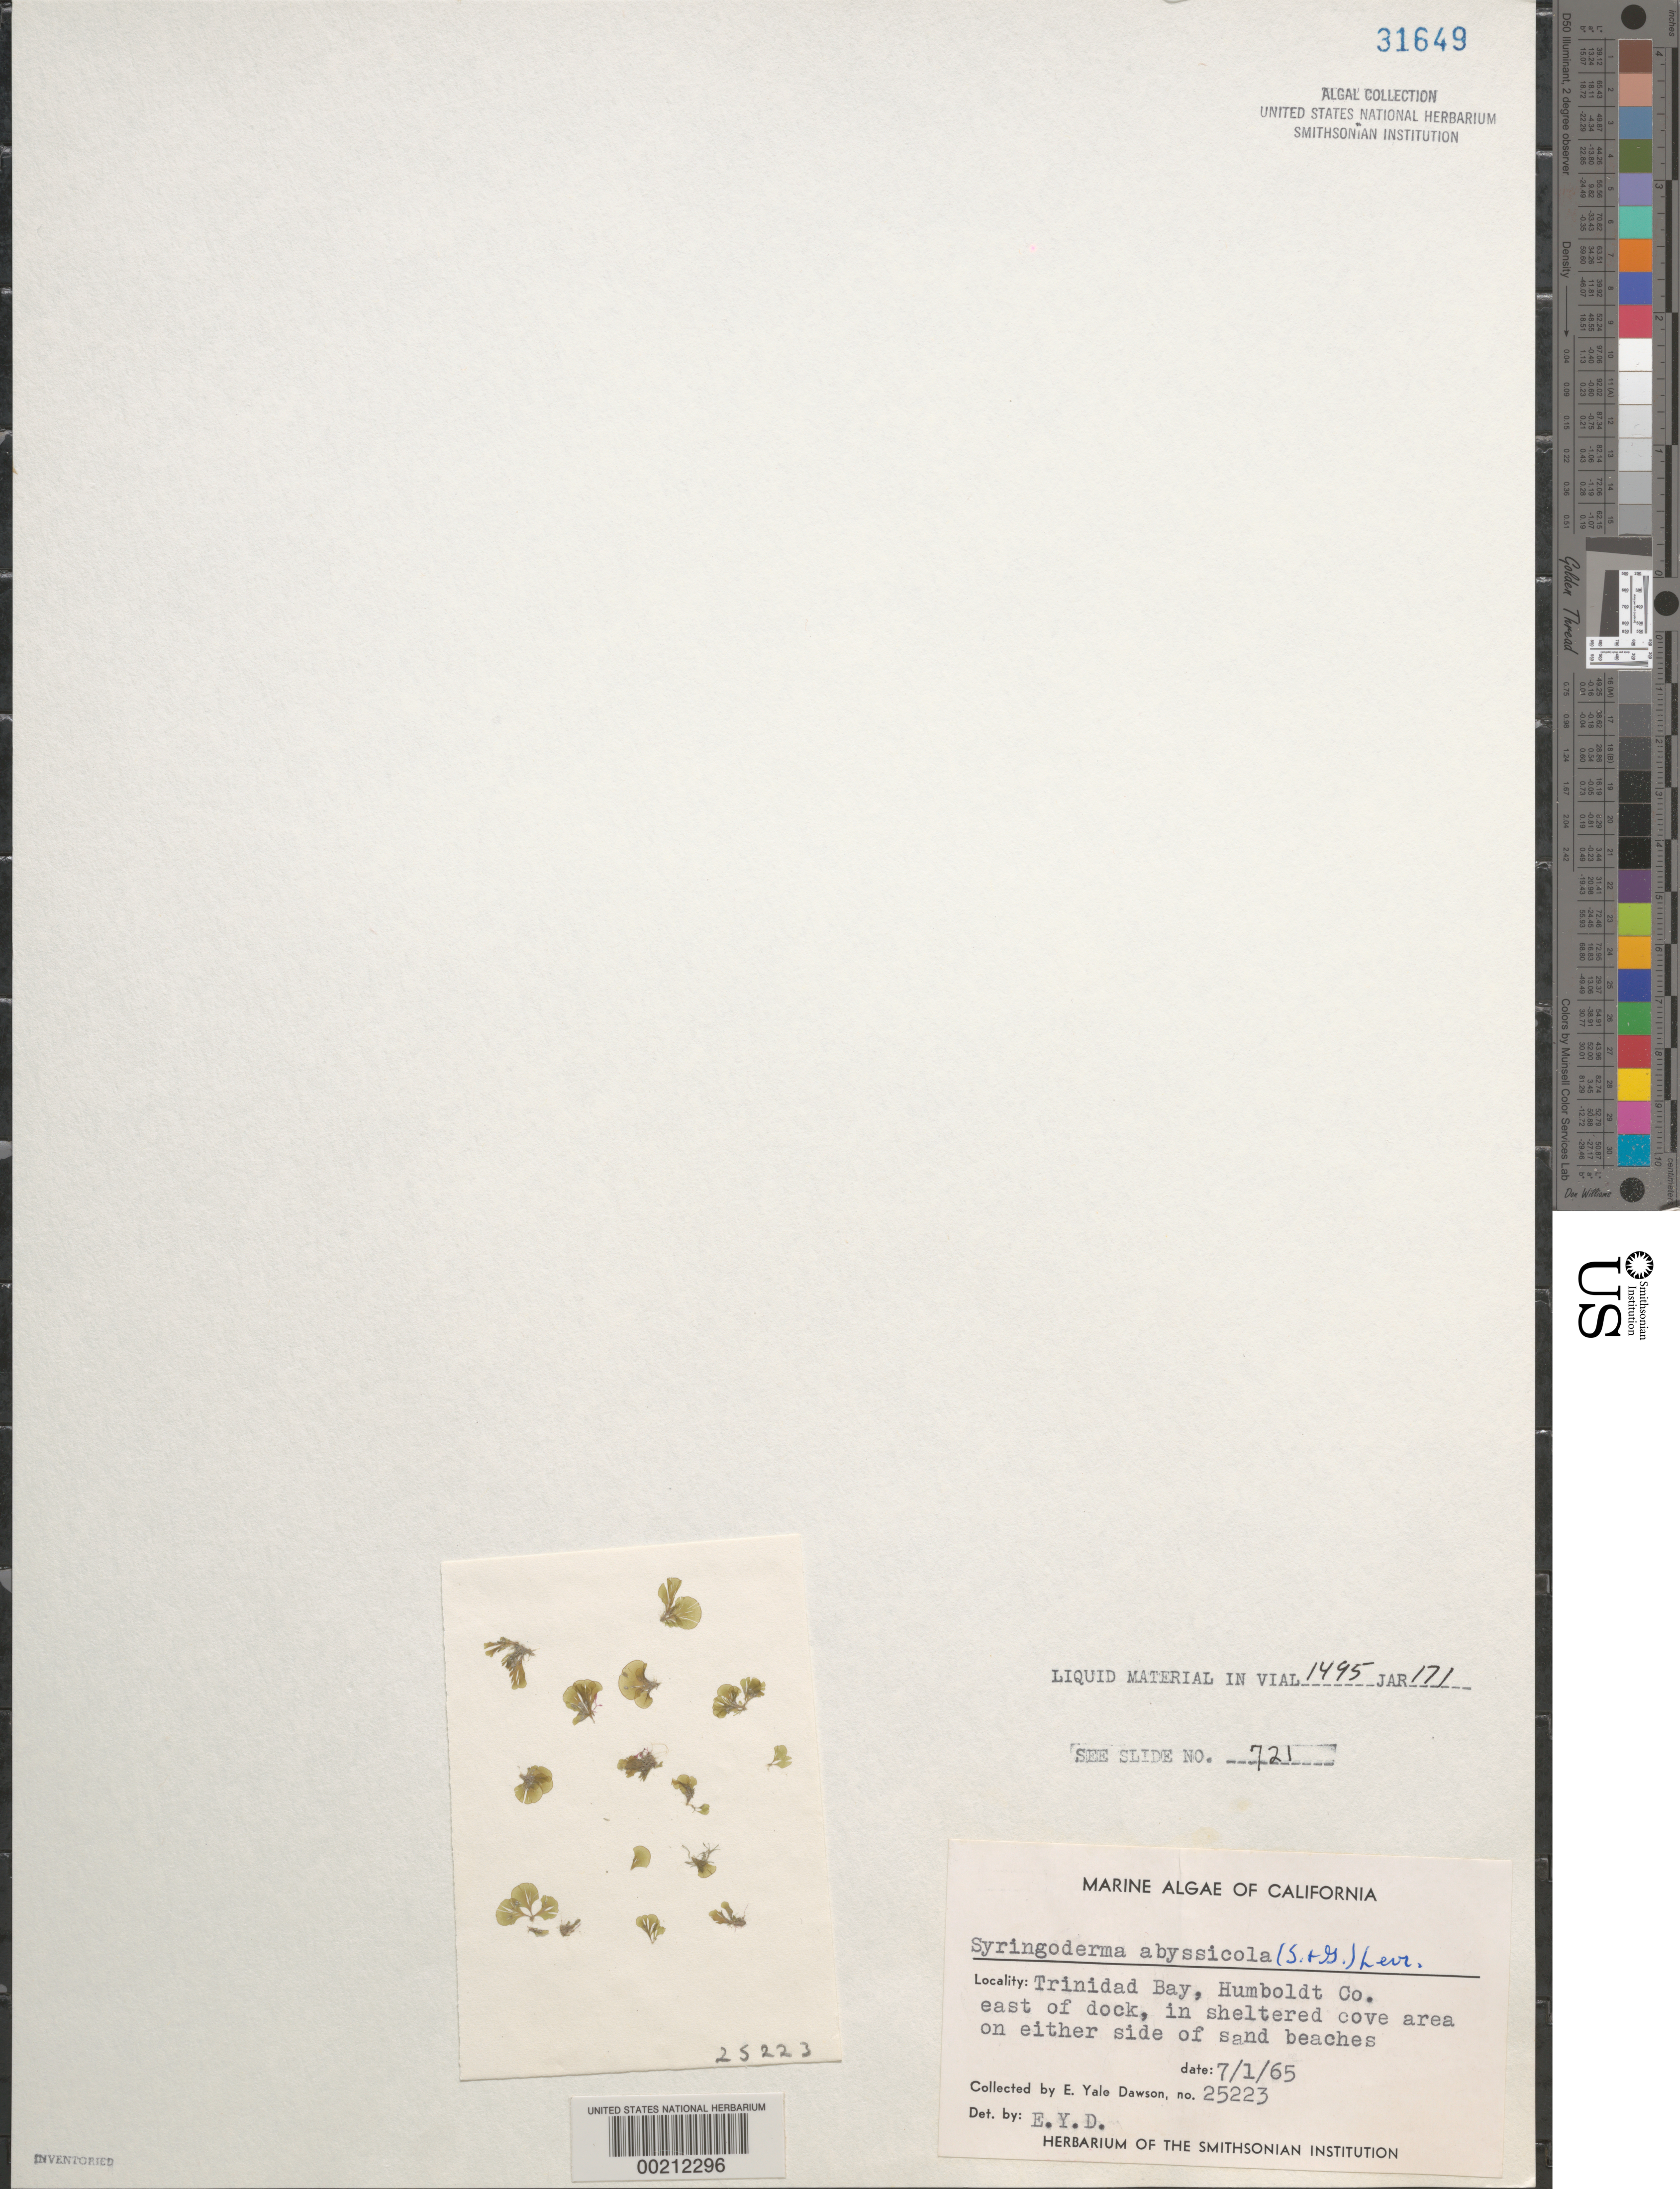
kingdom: Chromista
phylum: Ochrophyta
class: Phaeophyceae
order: Dictyotales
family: Dictyotaceae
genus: Syringoderma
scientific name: Syringoderma abyssicola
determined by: Dawson, E. Y.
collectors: E. Y. Dawson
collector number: EYD 25223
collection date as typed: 01 Jul 1965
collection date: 1965-07-01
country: United States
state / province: California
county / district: Humboldt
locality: Trinidad Bay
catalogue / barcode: US 31649